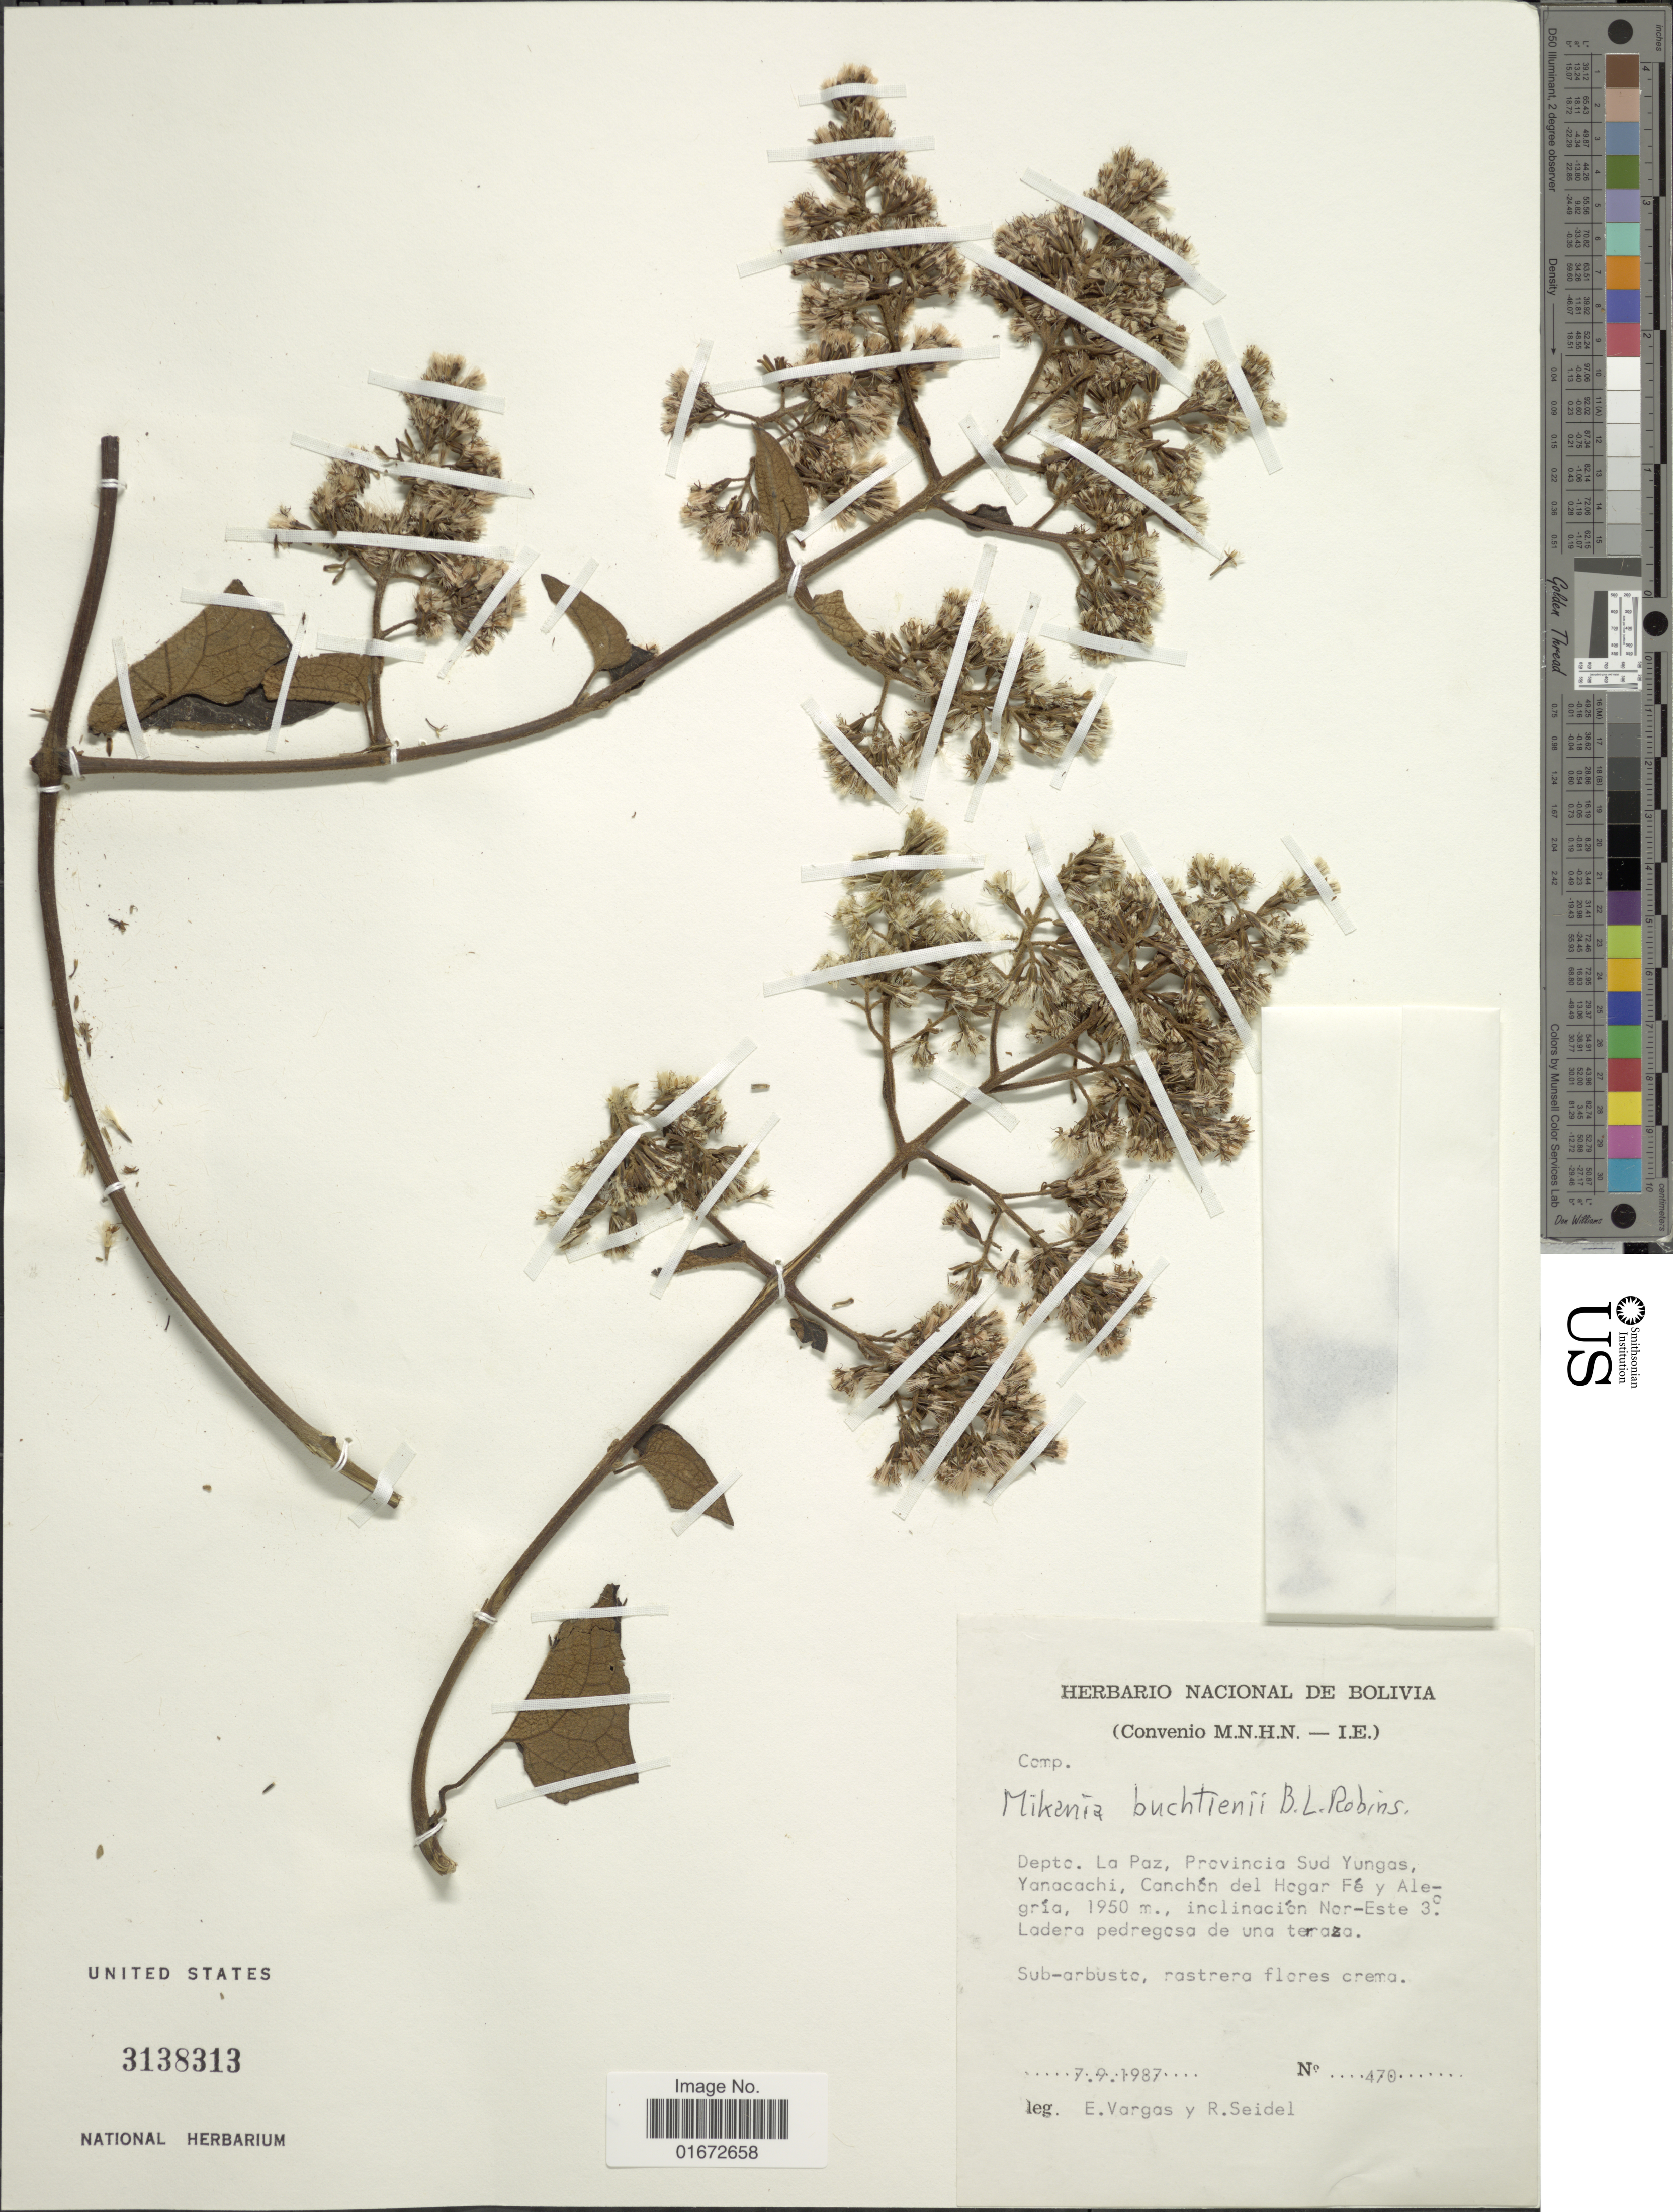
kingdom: Plantae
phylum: Tracheophyta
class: Magnoliopsida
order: Asterales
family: Asteraceae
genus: Mikania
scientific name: Mikania buchtienii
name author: B.L. Rob.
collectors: E. Vargas & R. Seidel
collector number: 470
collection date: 1987-09-07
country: Bolivia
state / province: La Paz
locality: Depto. La Paz, Provincia Sud Yungas, Yanacachi, Canchón del Hagar. Fé y Alegría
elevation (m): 1950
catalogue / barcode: US 3138313